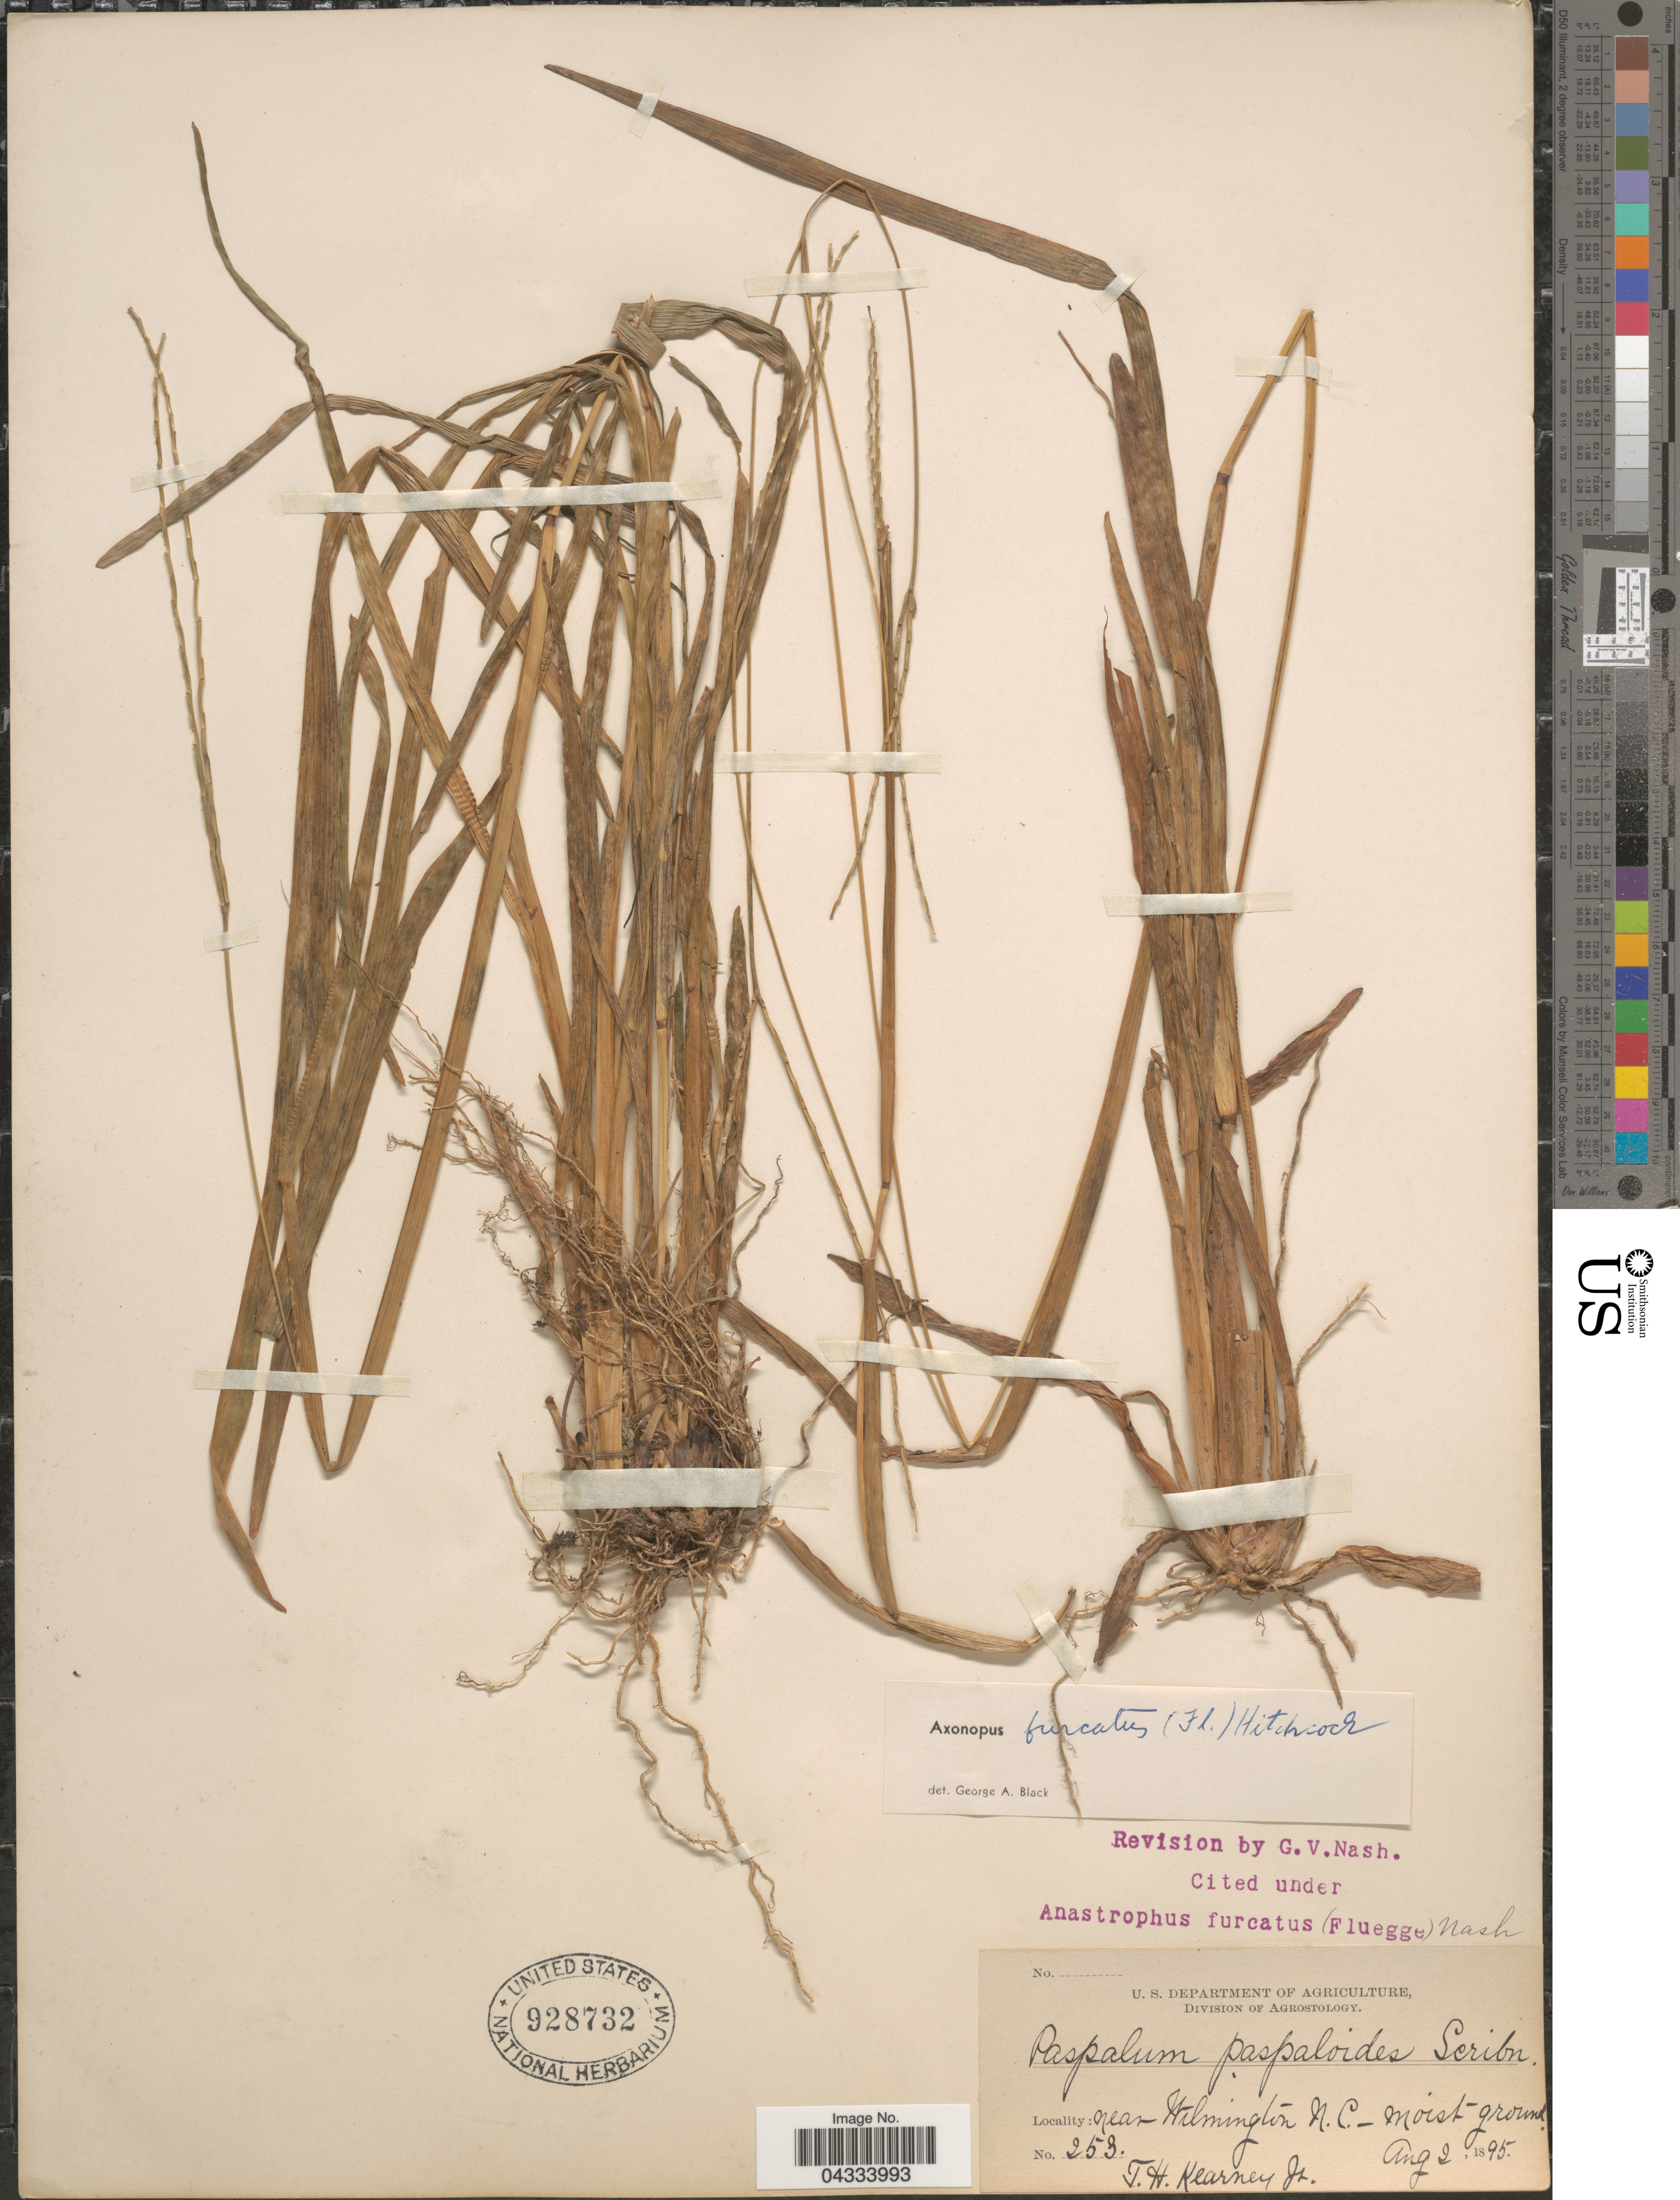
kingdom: Plantae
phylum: Tracheophyta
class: Liliopsida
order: Poales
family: Poaceae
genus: Axonopus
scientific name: Axonopus furcatus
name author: (Flüggé) Hitchc.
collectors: T. H. Kearney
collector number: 253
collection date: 1895-08-02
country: United States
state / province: North Carolina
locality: Near Wilmington.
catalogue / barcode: US 928732